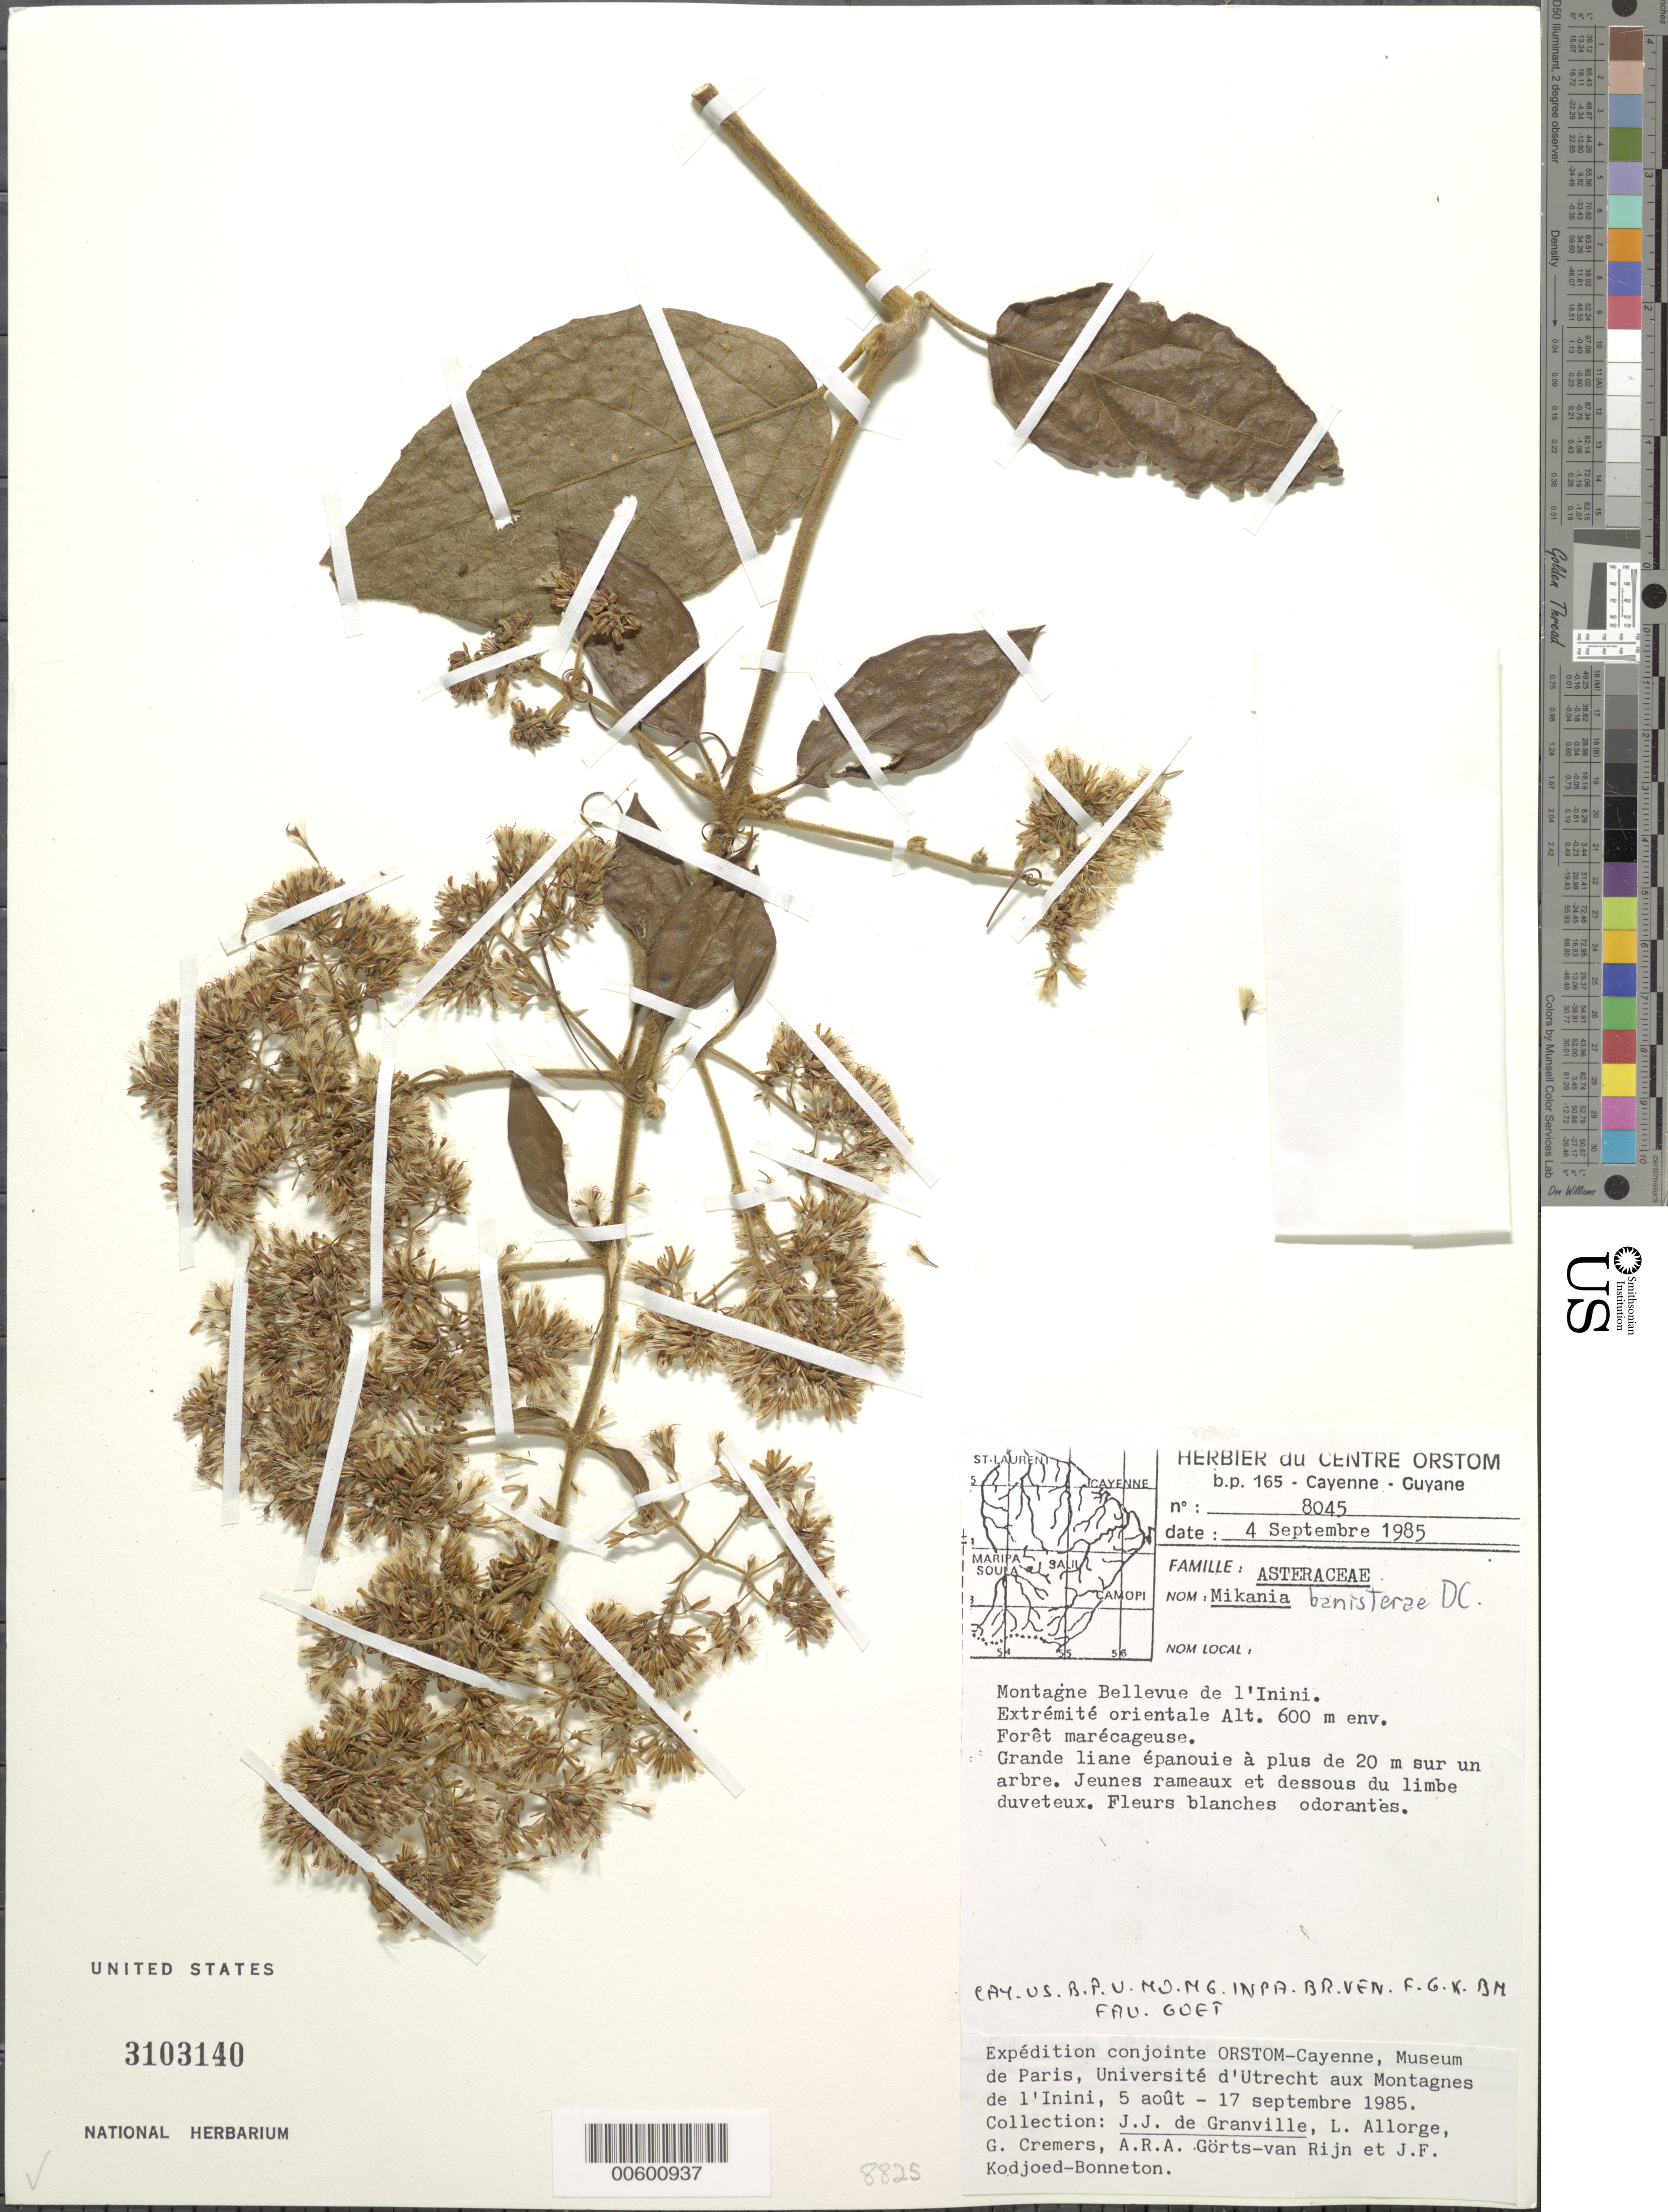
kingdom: Plantae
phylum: Tracheophyta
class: Magnoliopsida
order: Asterales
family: Asteraceae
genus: Mikania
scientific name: Mikania banisteriae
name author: DC.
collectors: J.-J. de Granville, L. Allorge, G. Cremers, A. .R. A. Görts-van Rijn & J. Kodjoed-Bonneton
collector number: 8045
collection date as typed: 4-Sep-85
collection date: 1985-09-04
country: French Guiana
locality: Montagnes Bellevue de l'Inini, extrémité orientale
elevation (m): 600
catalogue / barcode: US 3103140